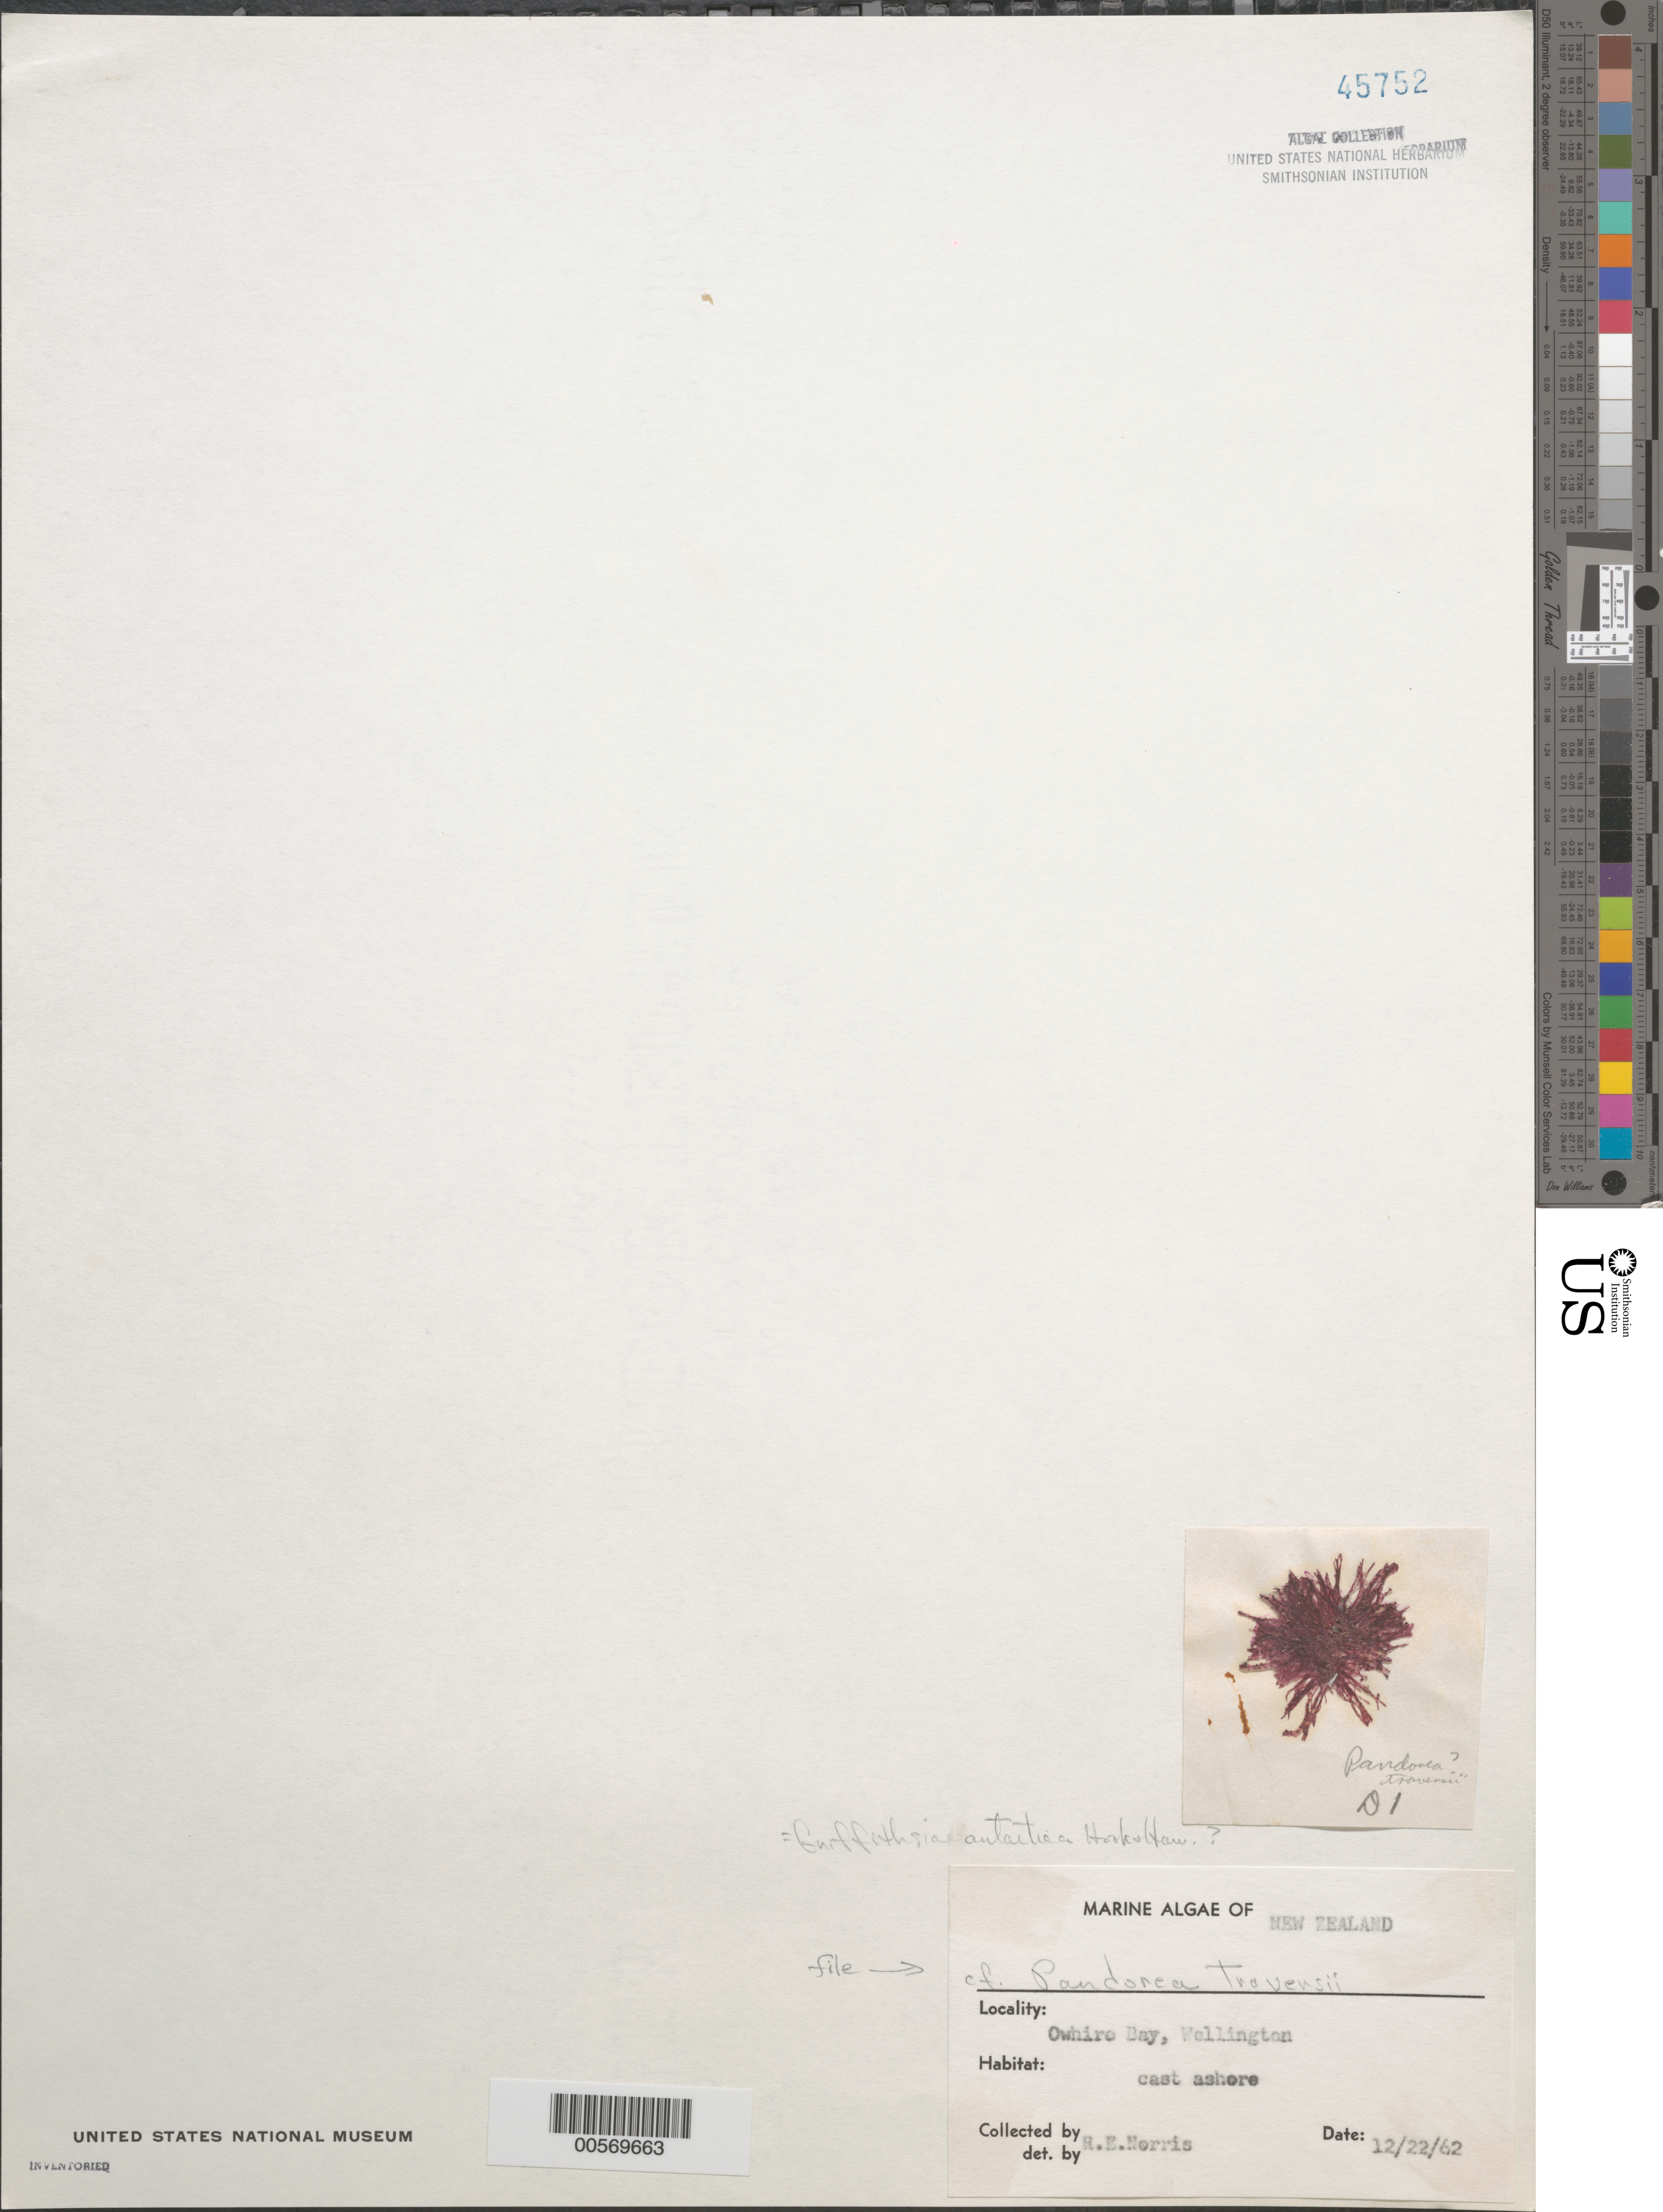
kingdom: Plantae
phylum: Rhodophyta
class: Florideophyceae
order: Ceramiales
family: Wrangeliaceae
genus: Griffithsia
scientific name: Griffithsia traversii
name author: (J. Agardh) Baldock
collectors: R. E. Norris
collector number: D1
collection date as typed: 22 Dec 1962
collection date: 1962-12-22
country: New Zealand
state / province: Wellington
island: North Island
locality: Owhiro Bay, Wellington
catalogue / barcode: US 45752